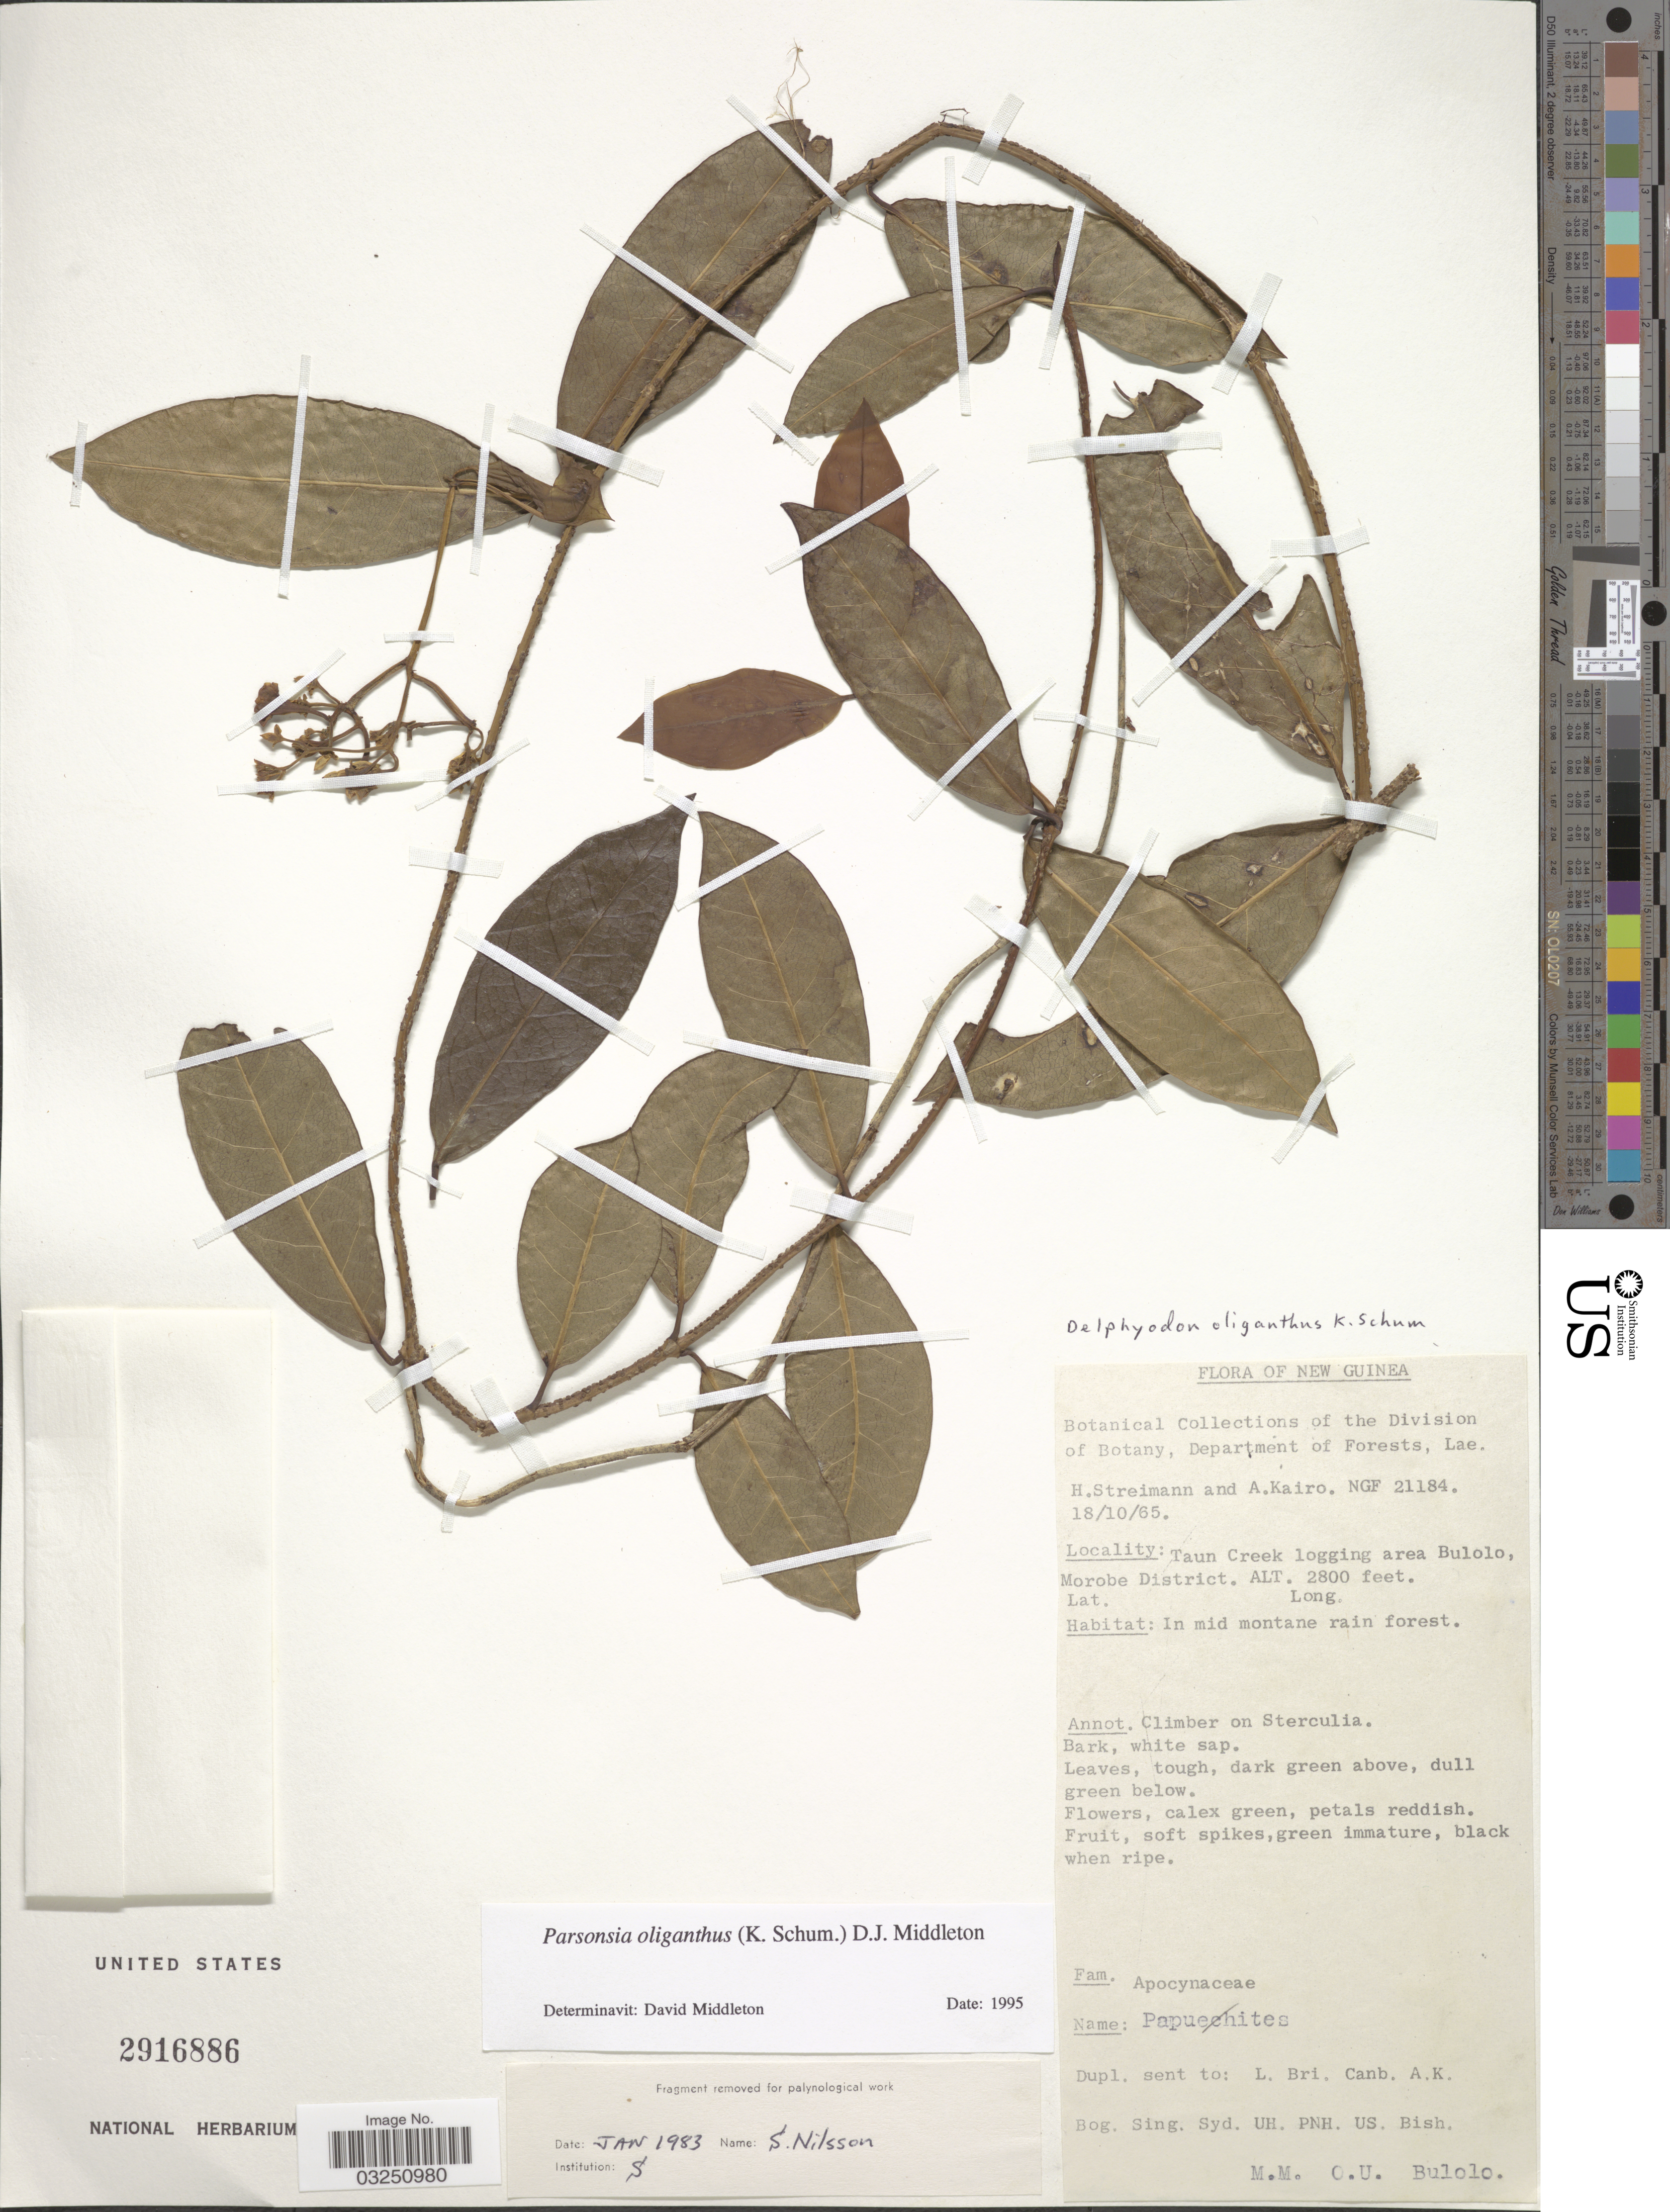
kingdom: Plantae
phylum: Tracheophyta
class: Magnoliopsida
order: Myrtales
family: Lythraceae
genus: Parsonsia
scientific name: Parsonsia oligantha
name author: (K. Schum.) Mabb.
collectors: H. Streimann & A. Kairo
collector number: NGF 21184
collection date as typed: Transcribed d/m/y: 18/10/65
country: Papua New Guinea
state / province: Morobe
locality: New Guinea. Taun Creek logging area Bulolo, Morobe District.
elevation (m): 853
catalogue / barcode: US 2916886